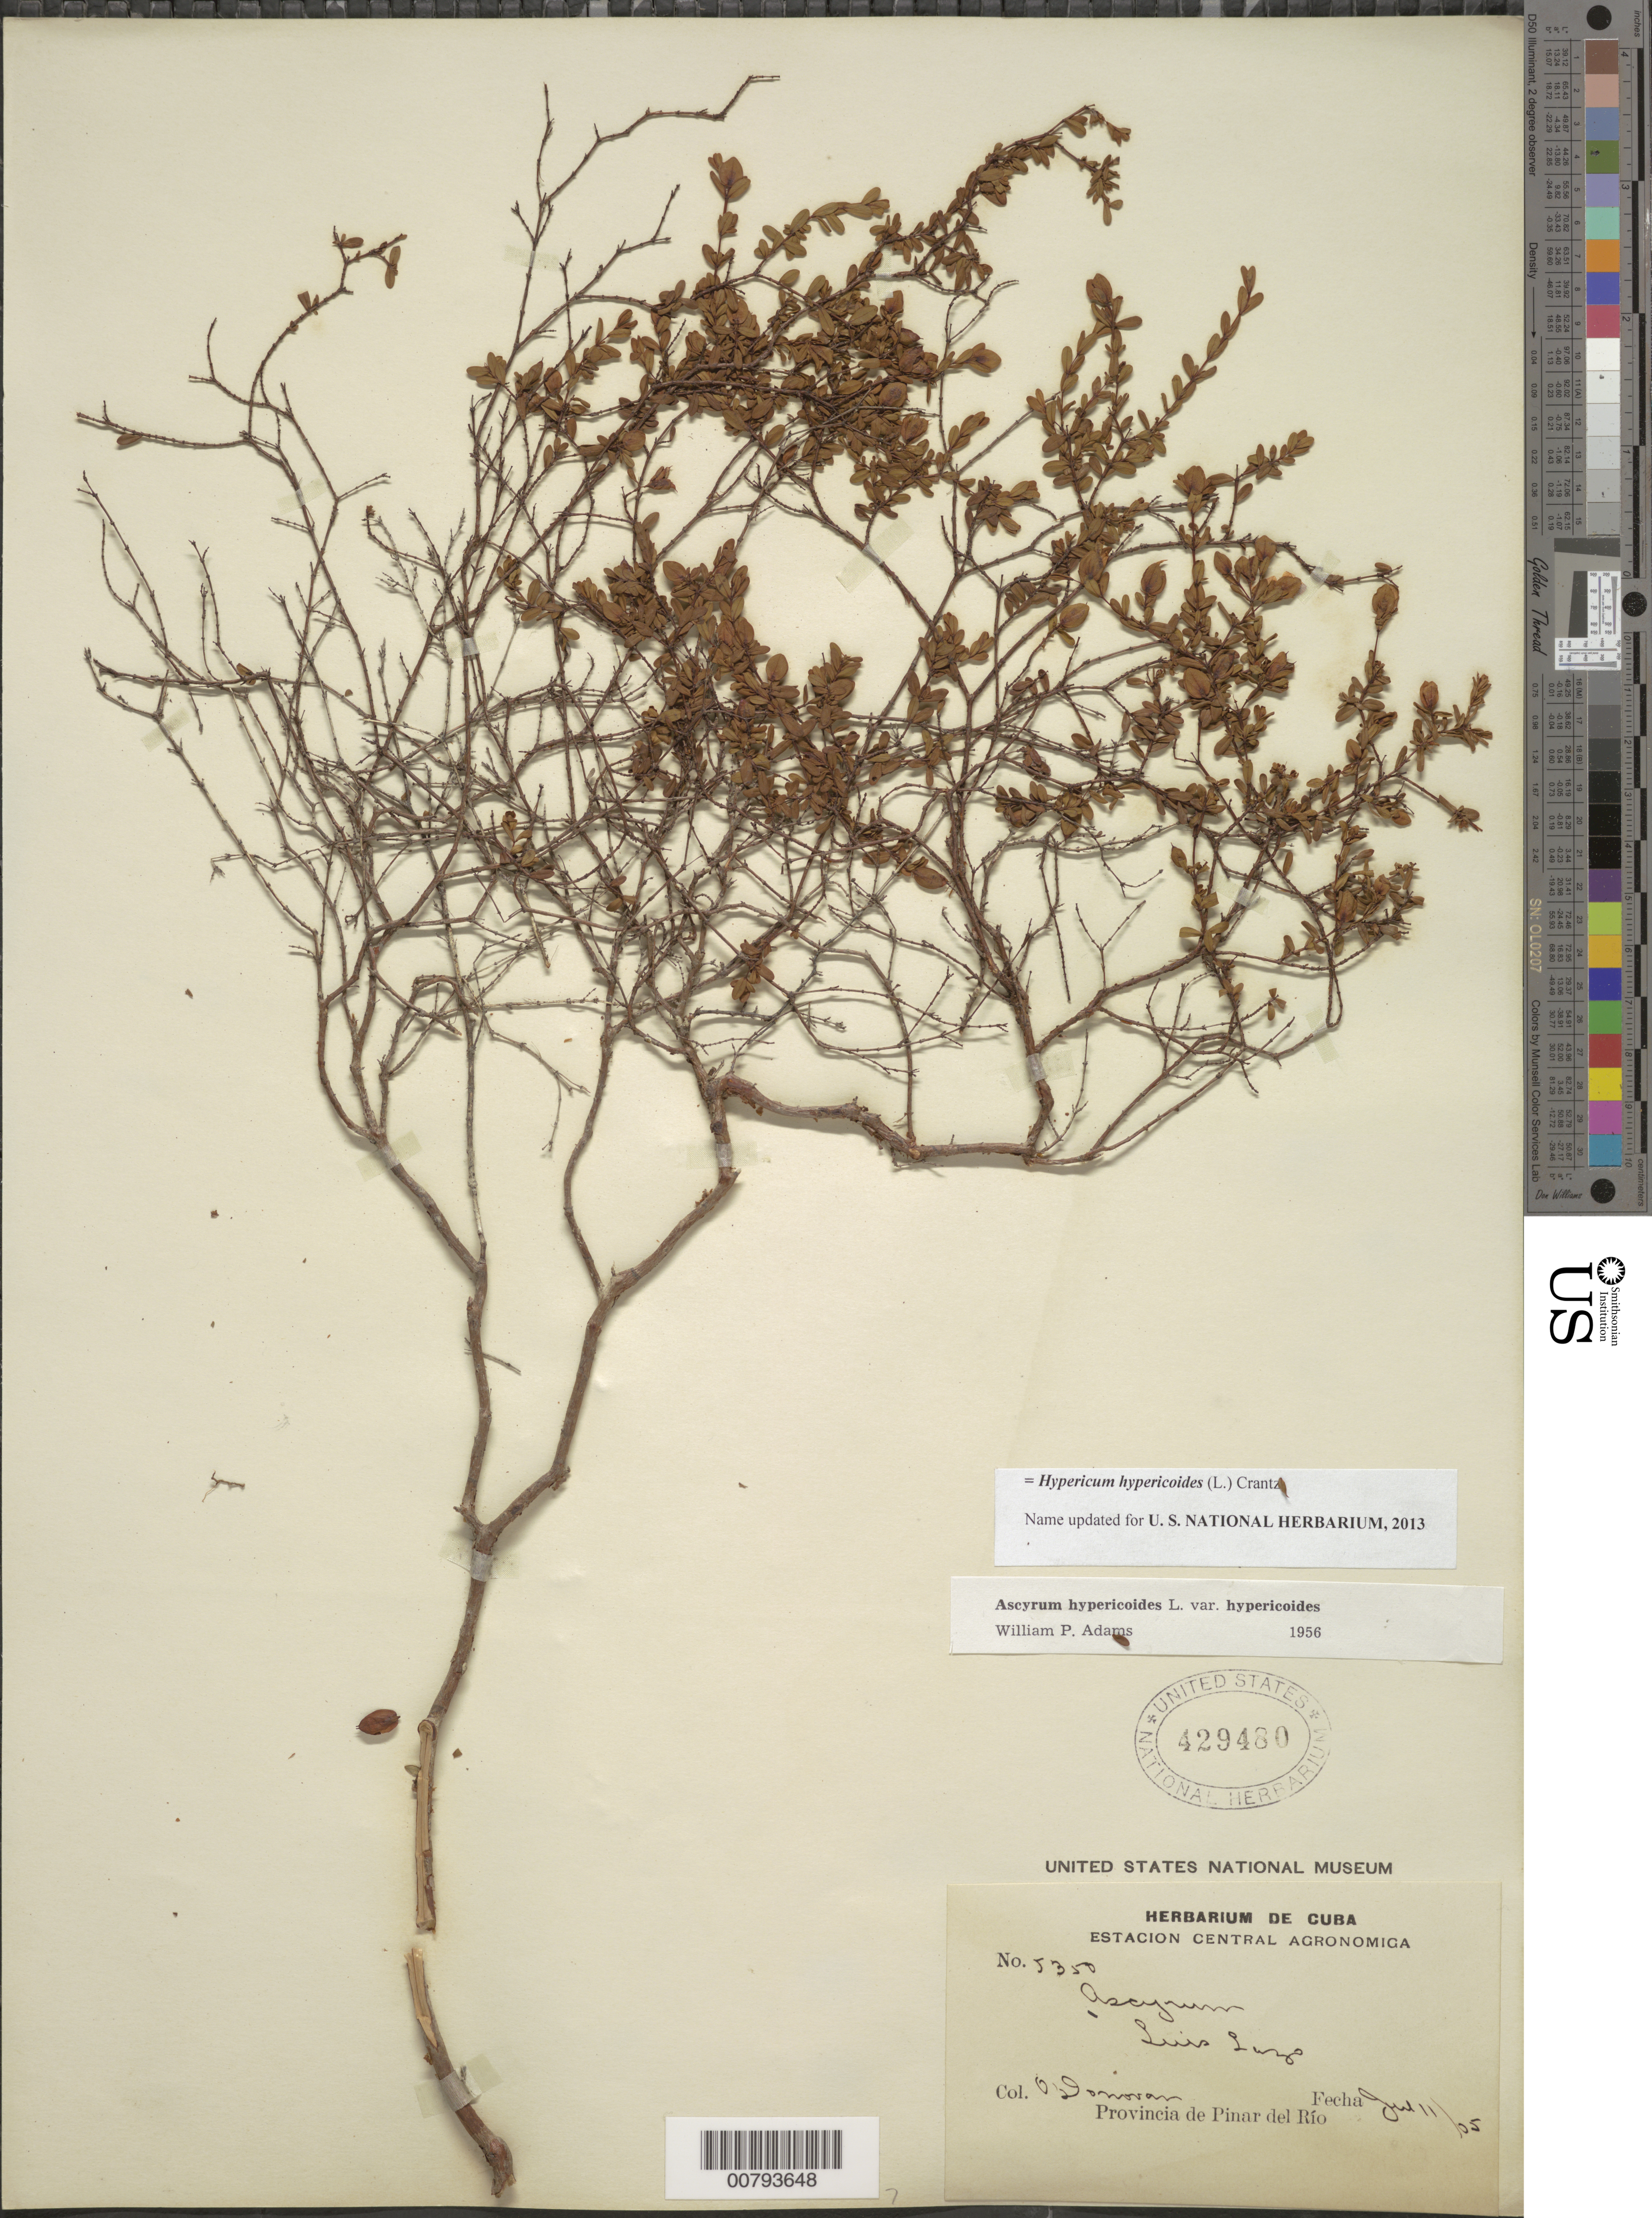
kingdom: Plantae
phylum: Tracheophyta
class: Magnoliopsida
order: Malpighiales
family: Hypericaceae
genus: Hypericum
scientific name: Hypericum hypericoides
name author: (L.) Crantz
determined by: Adams, W. P.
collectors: A. O'Donovan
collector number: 5350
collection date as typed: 11 Jul 1905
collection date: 1905-07-11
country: Cuba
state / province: Pinar del Río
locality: Suis Lazo (sp?)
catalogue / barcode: US 429480